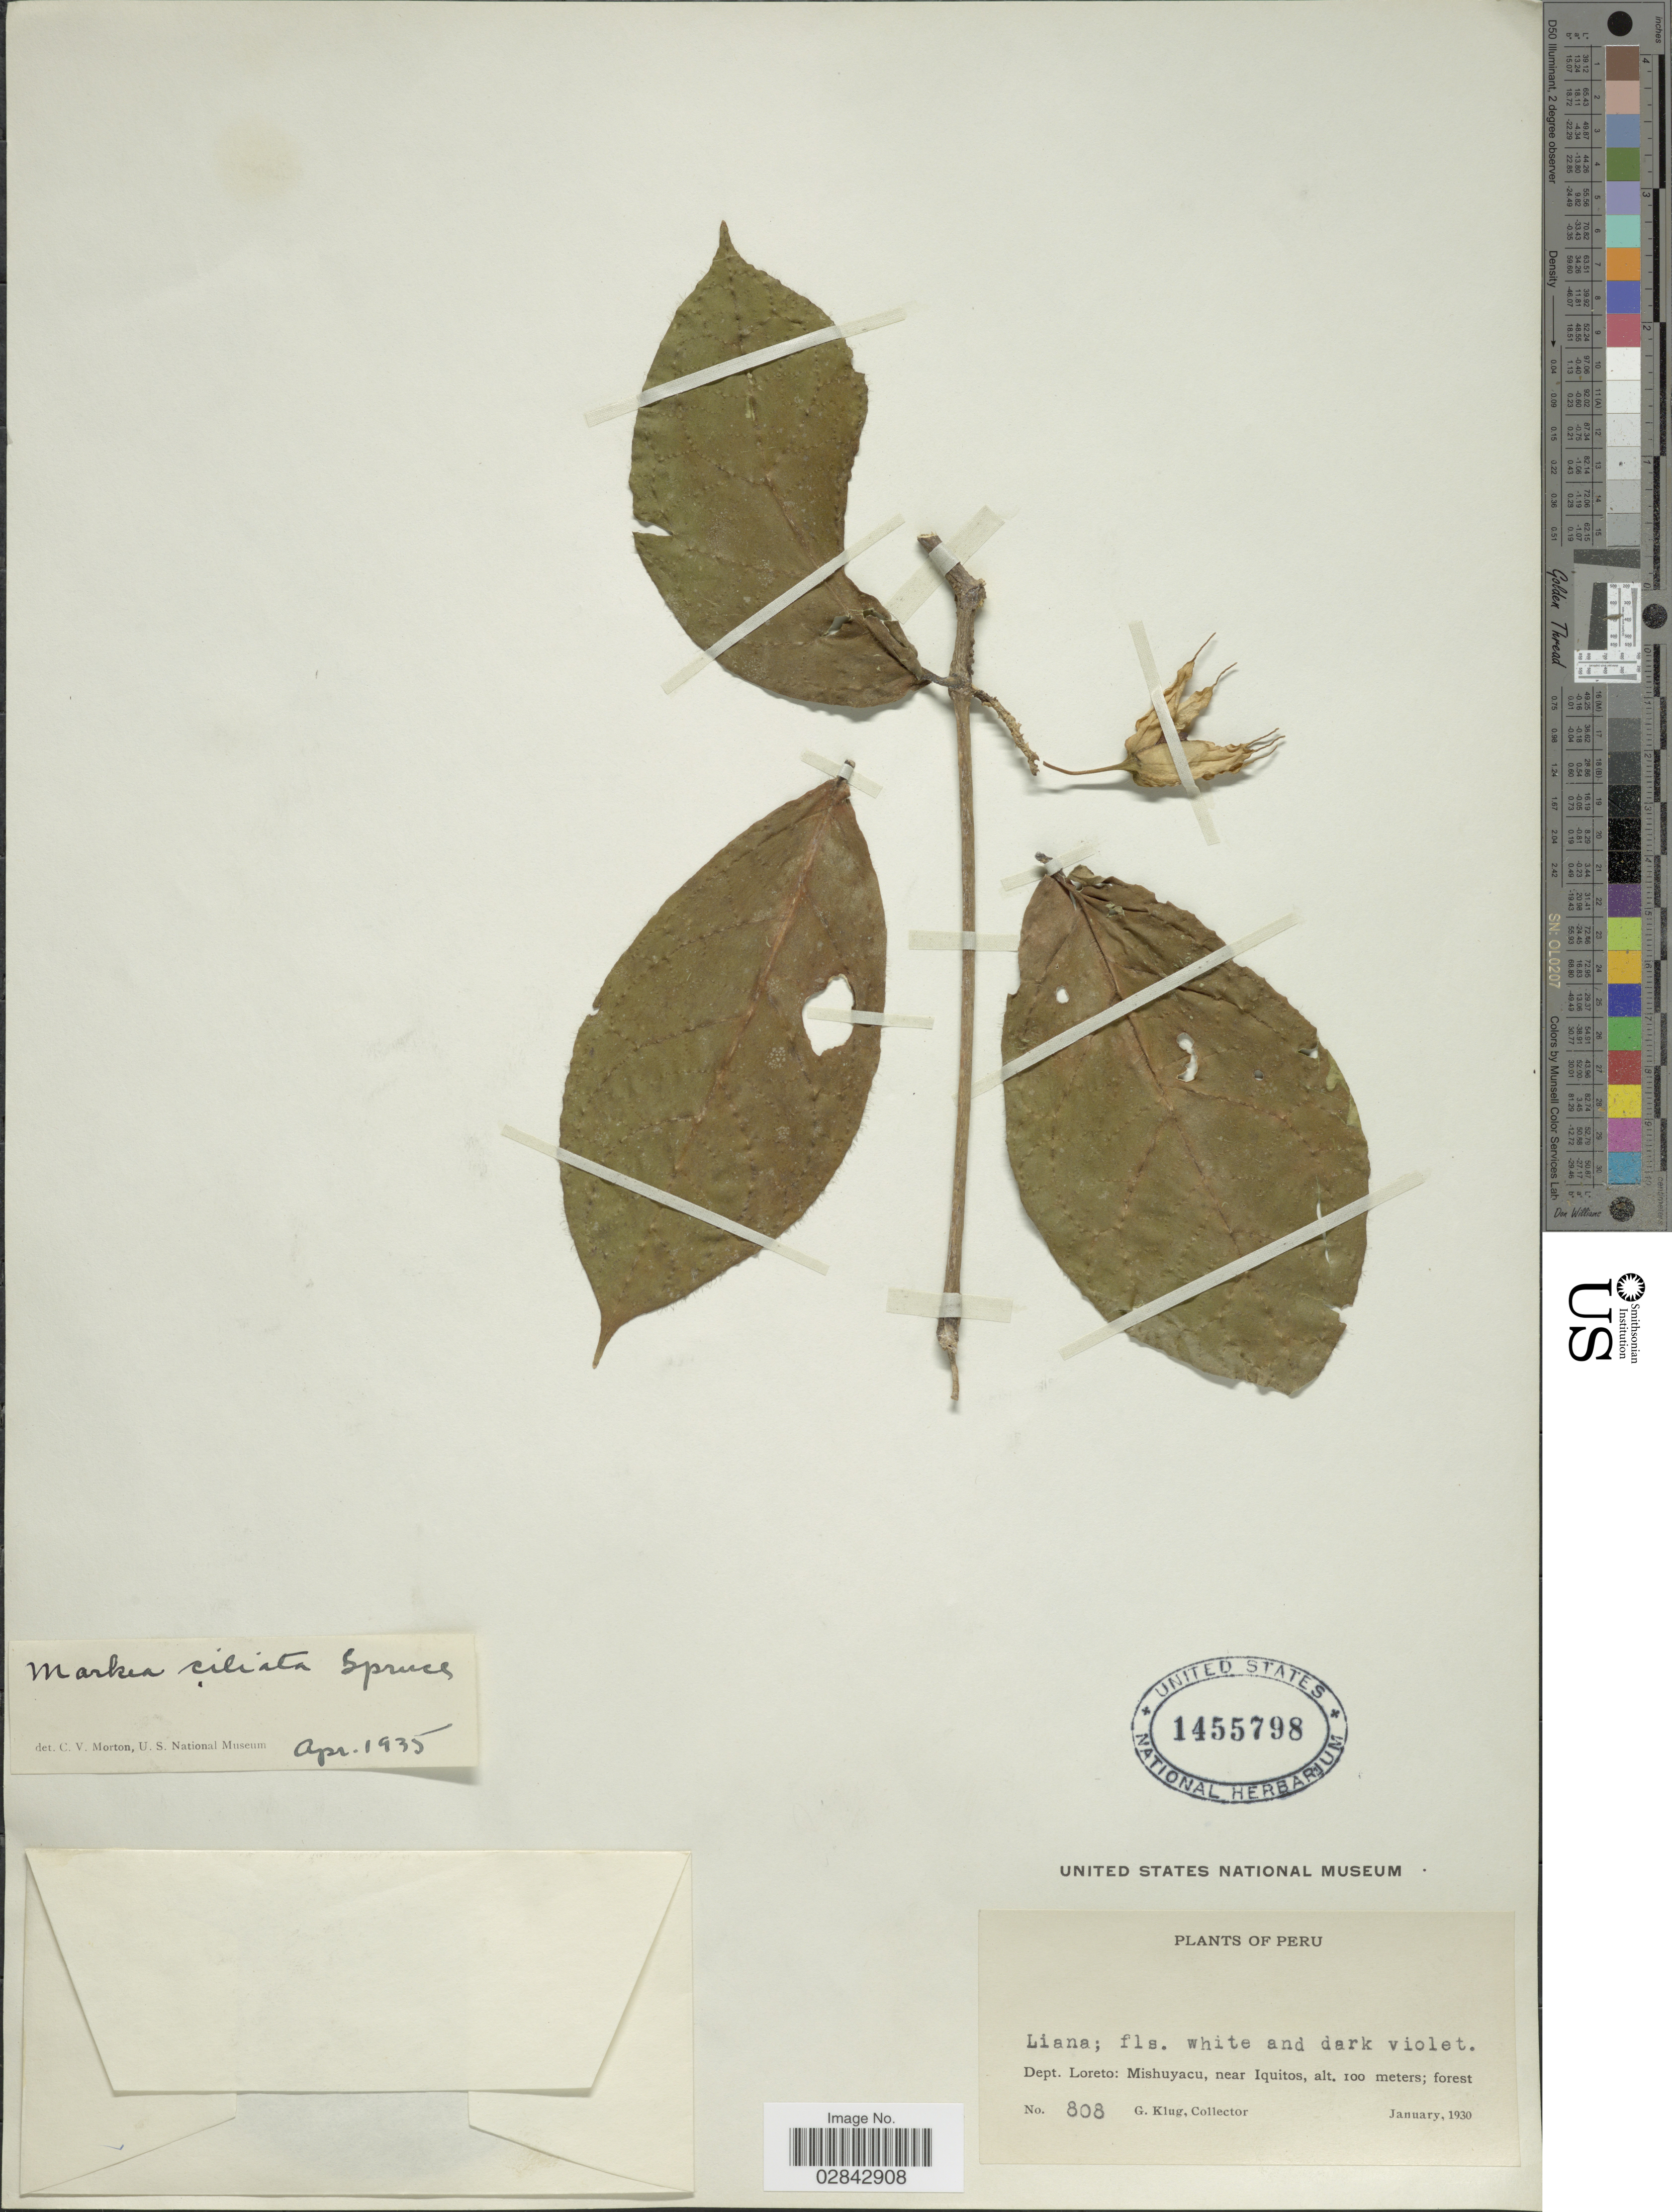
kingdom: Plantae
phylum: Tracheophyta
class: Magnoliopsida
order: Solanales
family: Solanaceae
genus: Markea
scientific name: Markea formicarum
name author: Dammer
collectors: G. Klug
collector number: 808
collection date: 1930-01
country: Peru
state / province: Loreto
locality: Dept. Loreto: Mishuyacu, near Iquitos.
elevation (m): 100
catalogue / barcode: US 1455798